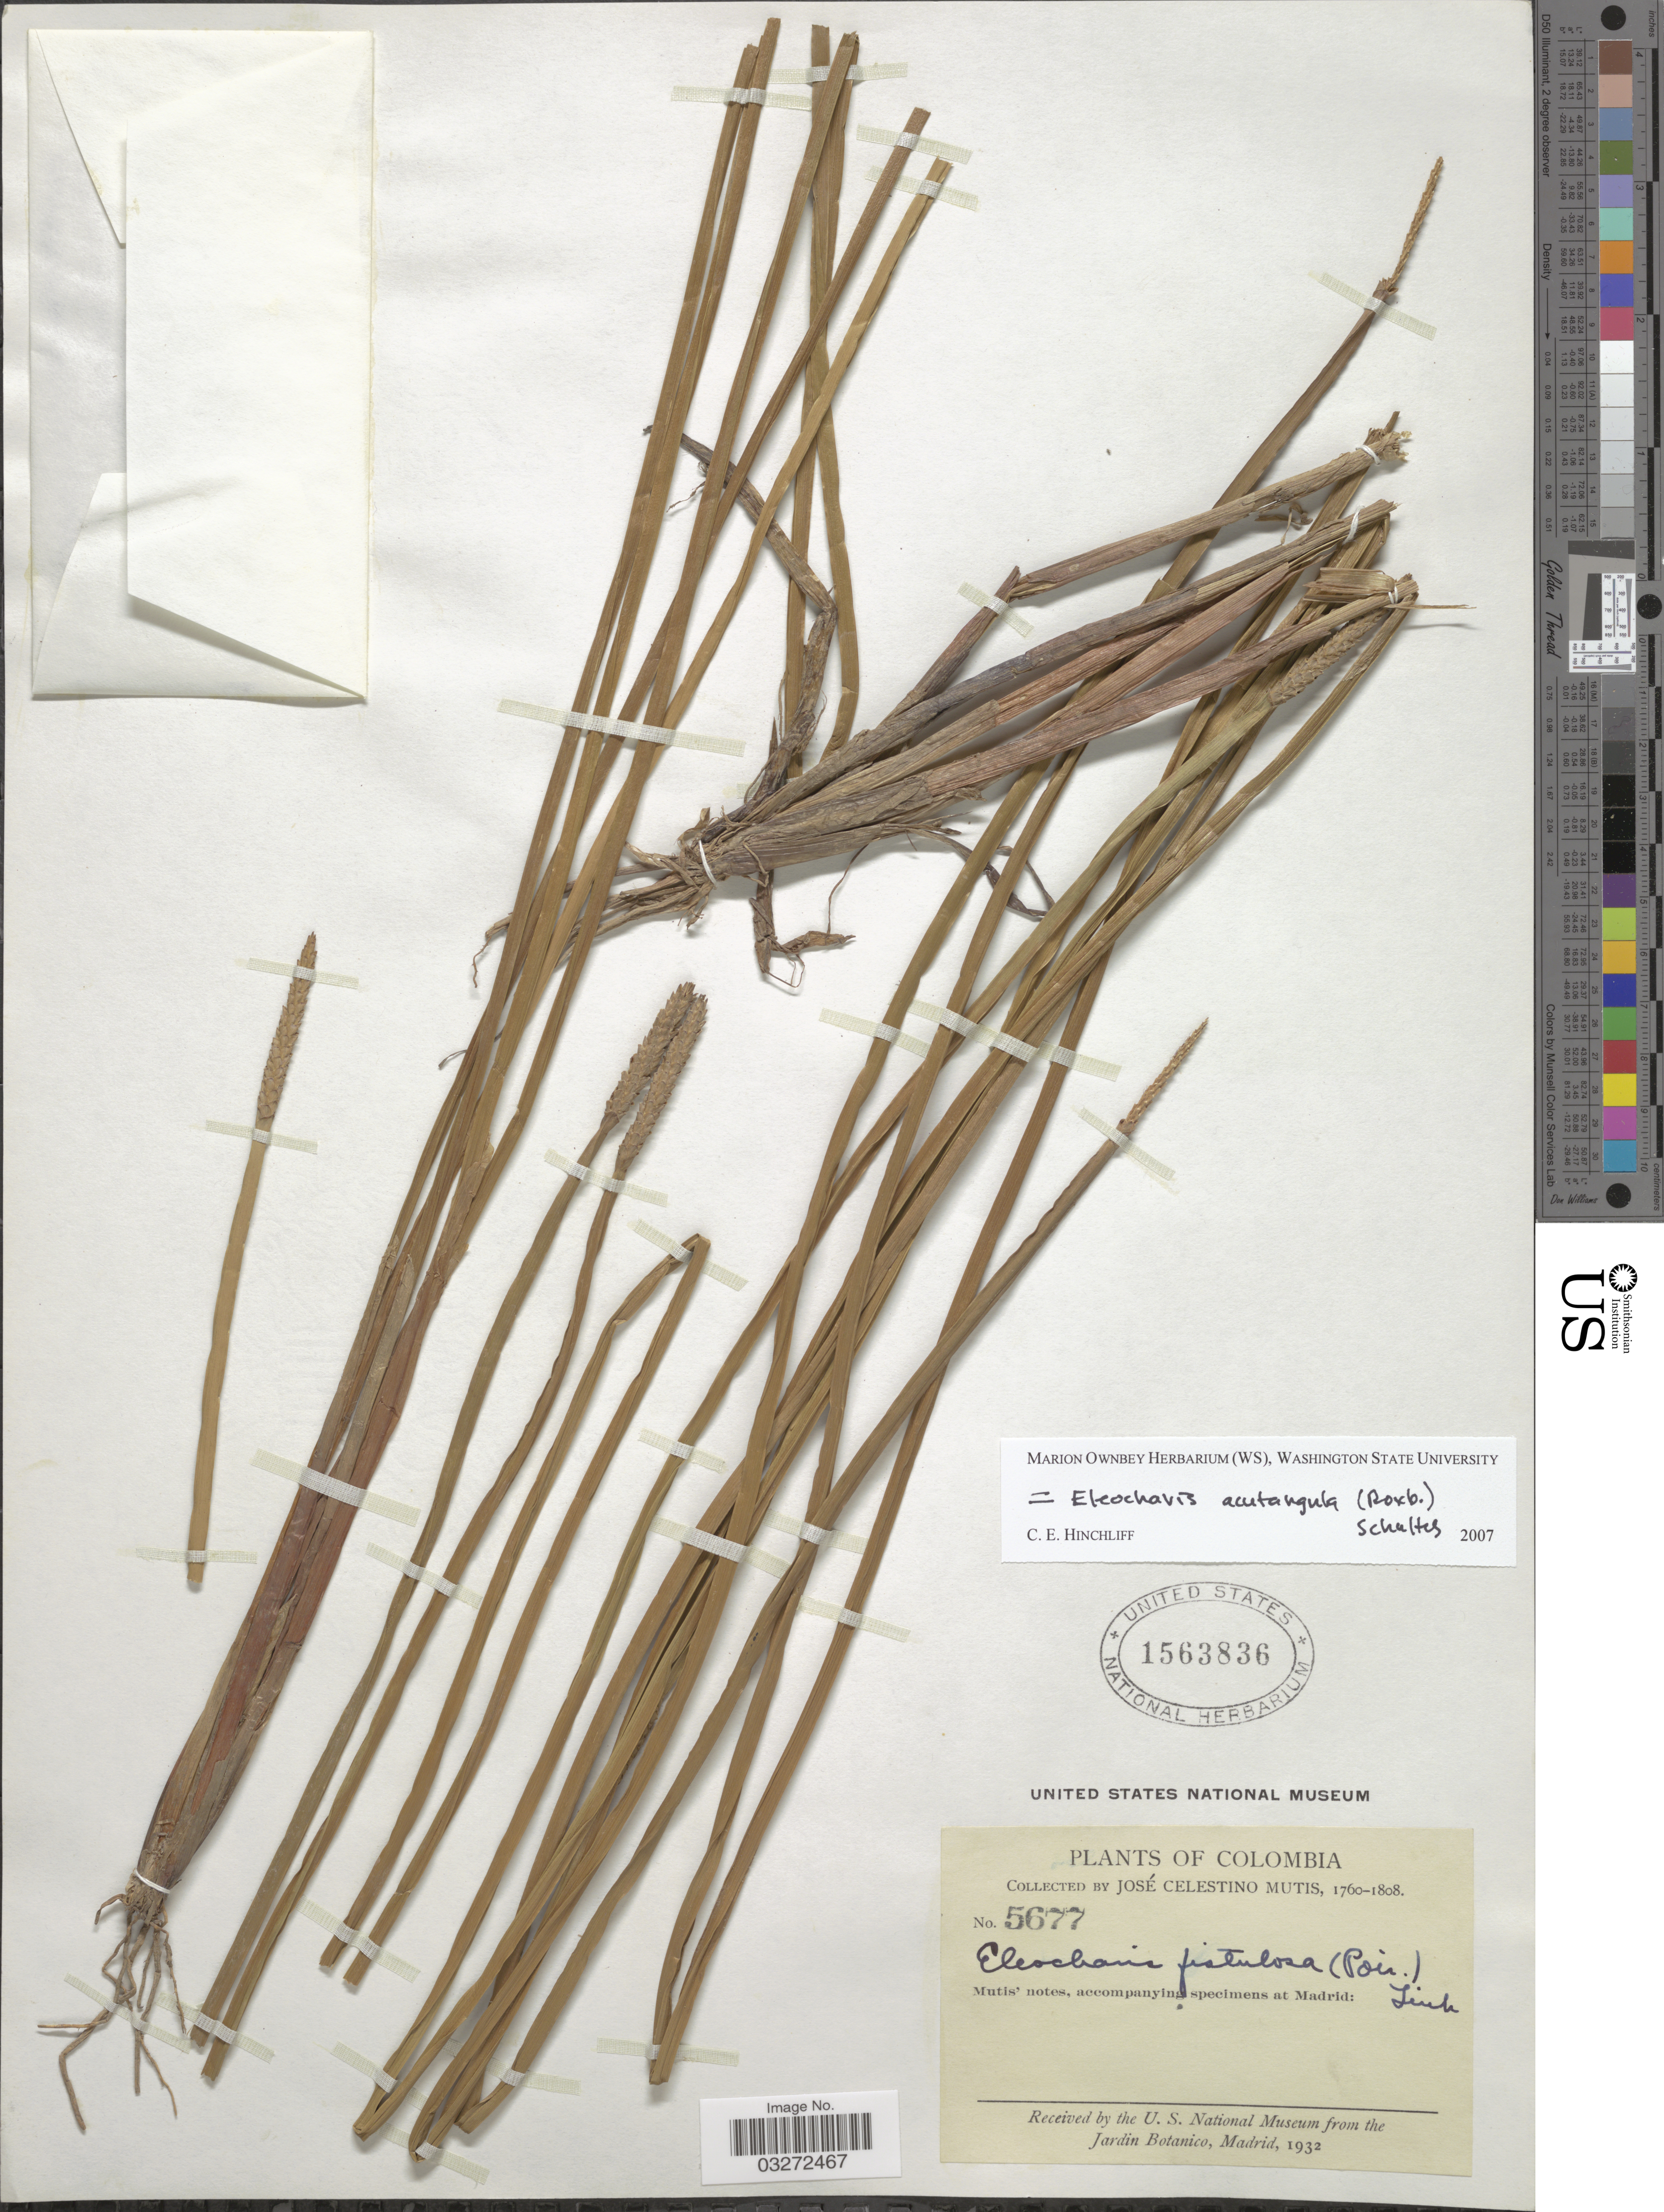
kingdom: Plantae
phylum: Tracheophyta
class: Liliopsida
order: Poales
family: Cyperaceae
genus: Eleocharis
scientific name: Eleocharis acutangula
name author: (Roxb.) Schult.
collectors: J. C. B. Mutis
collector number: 5677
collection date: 1760/1808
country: Colombia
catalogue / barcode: US 1563836